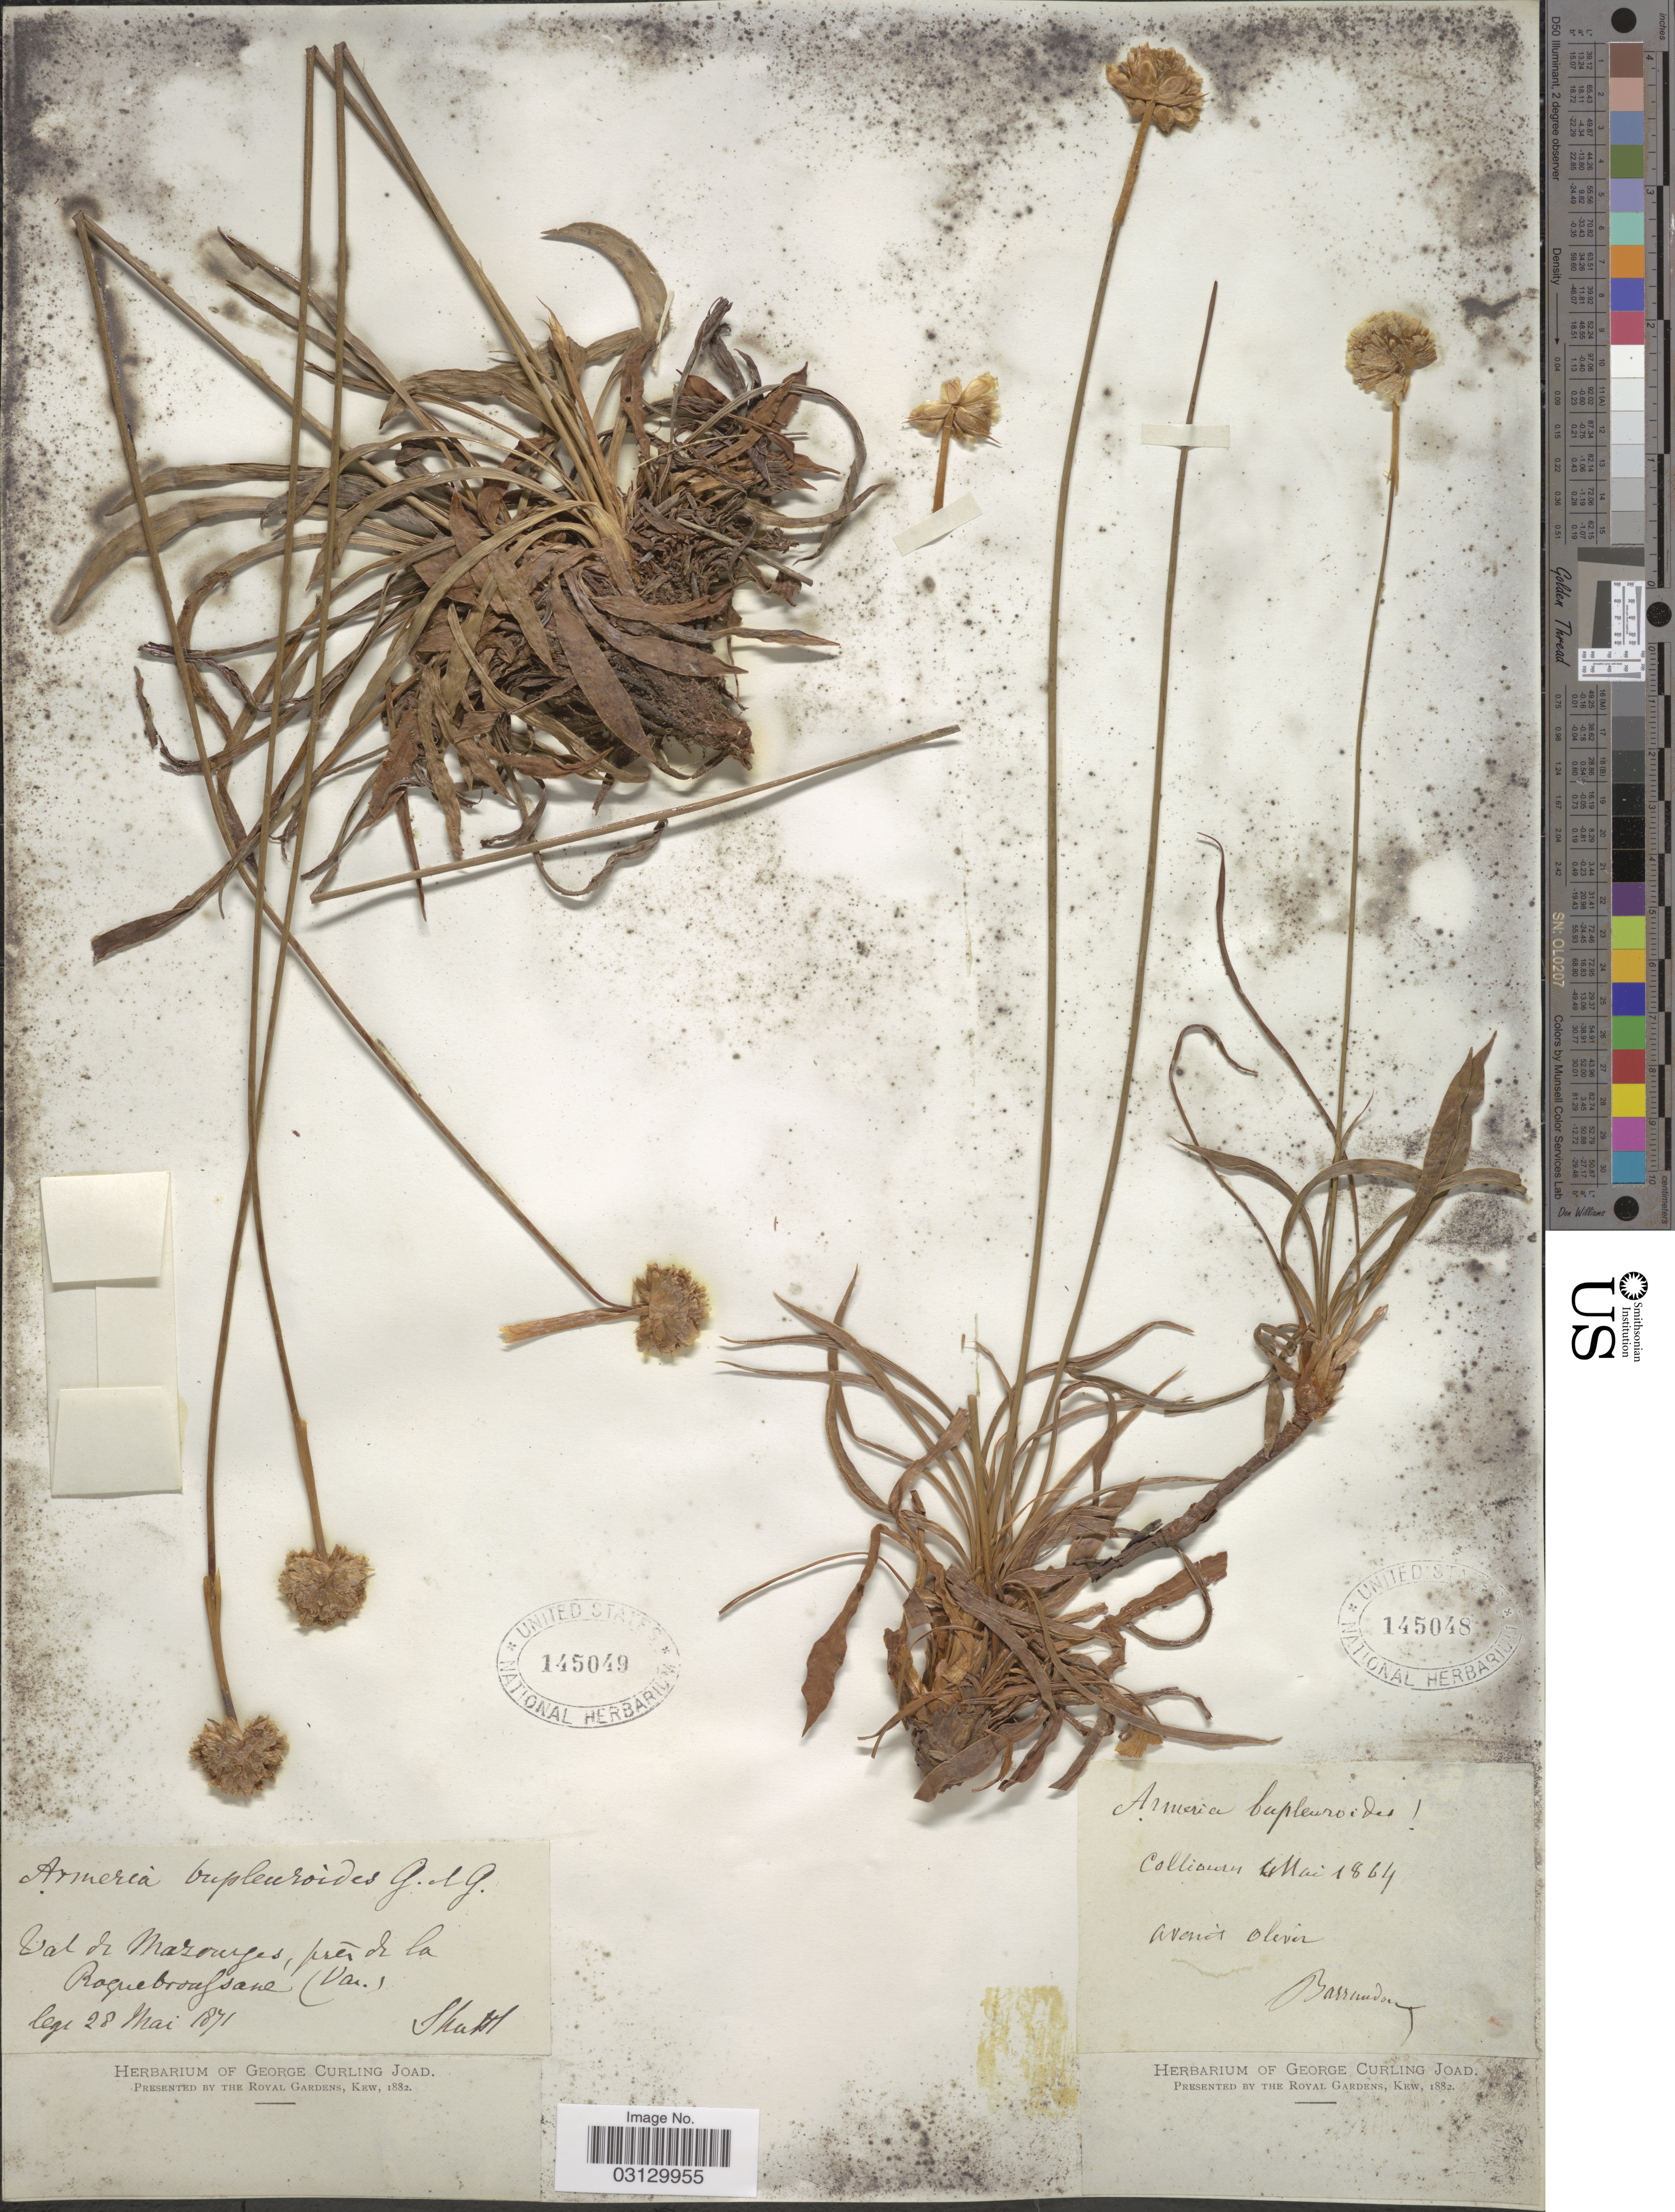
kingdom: Plantae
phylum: Tracheophyta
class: Magnoliopsida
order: Caryophyllales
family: Plumbaginaceae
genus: Armeria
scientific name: Armeria arenaria subsp. bupleuroides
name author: (Gren. & Godr.) Greuter & Burdet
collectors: A. Barrandon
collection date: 1864-05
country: France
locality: Collioure, avenit [interpreted] oliver.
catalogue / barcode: US 145048